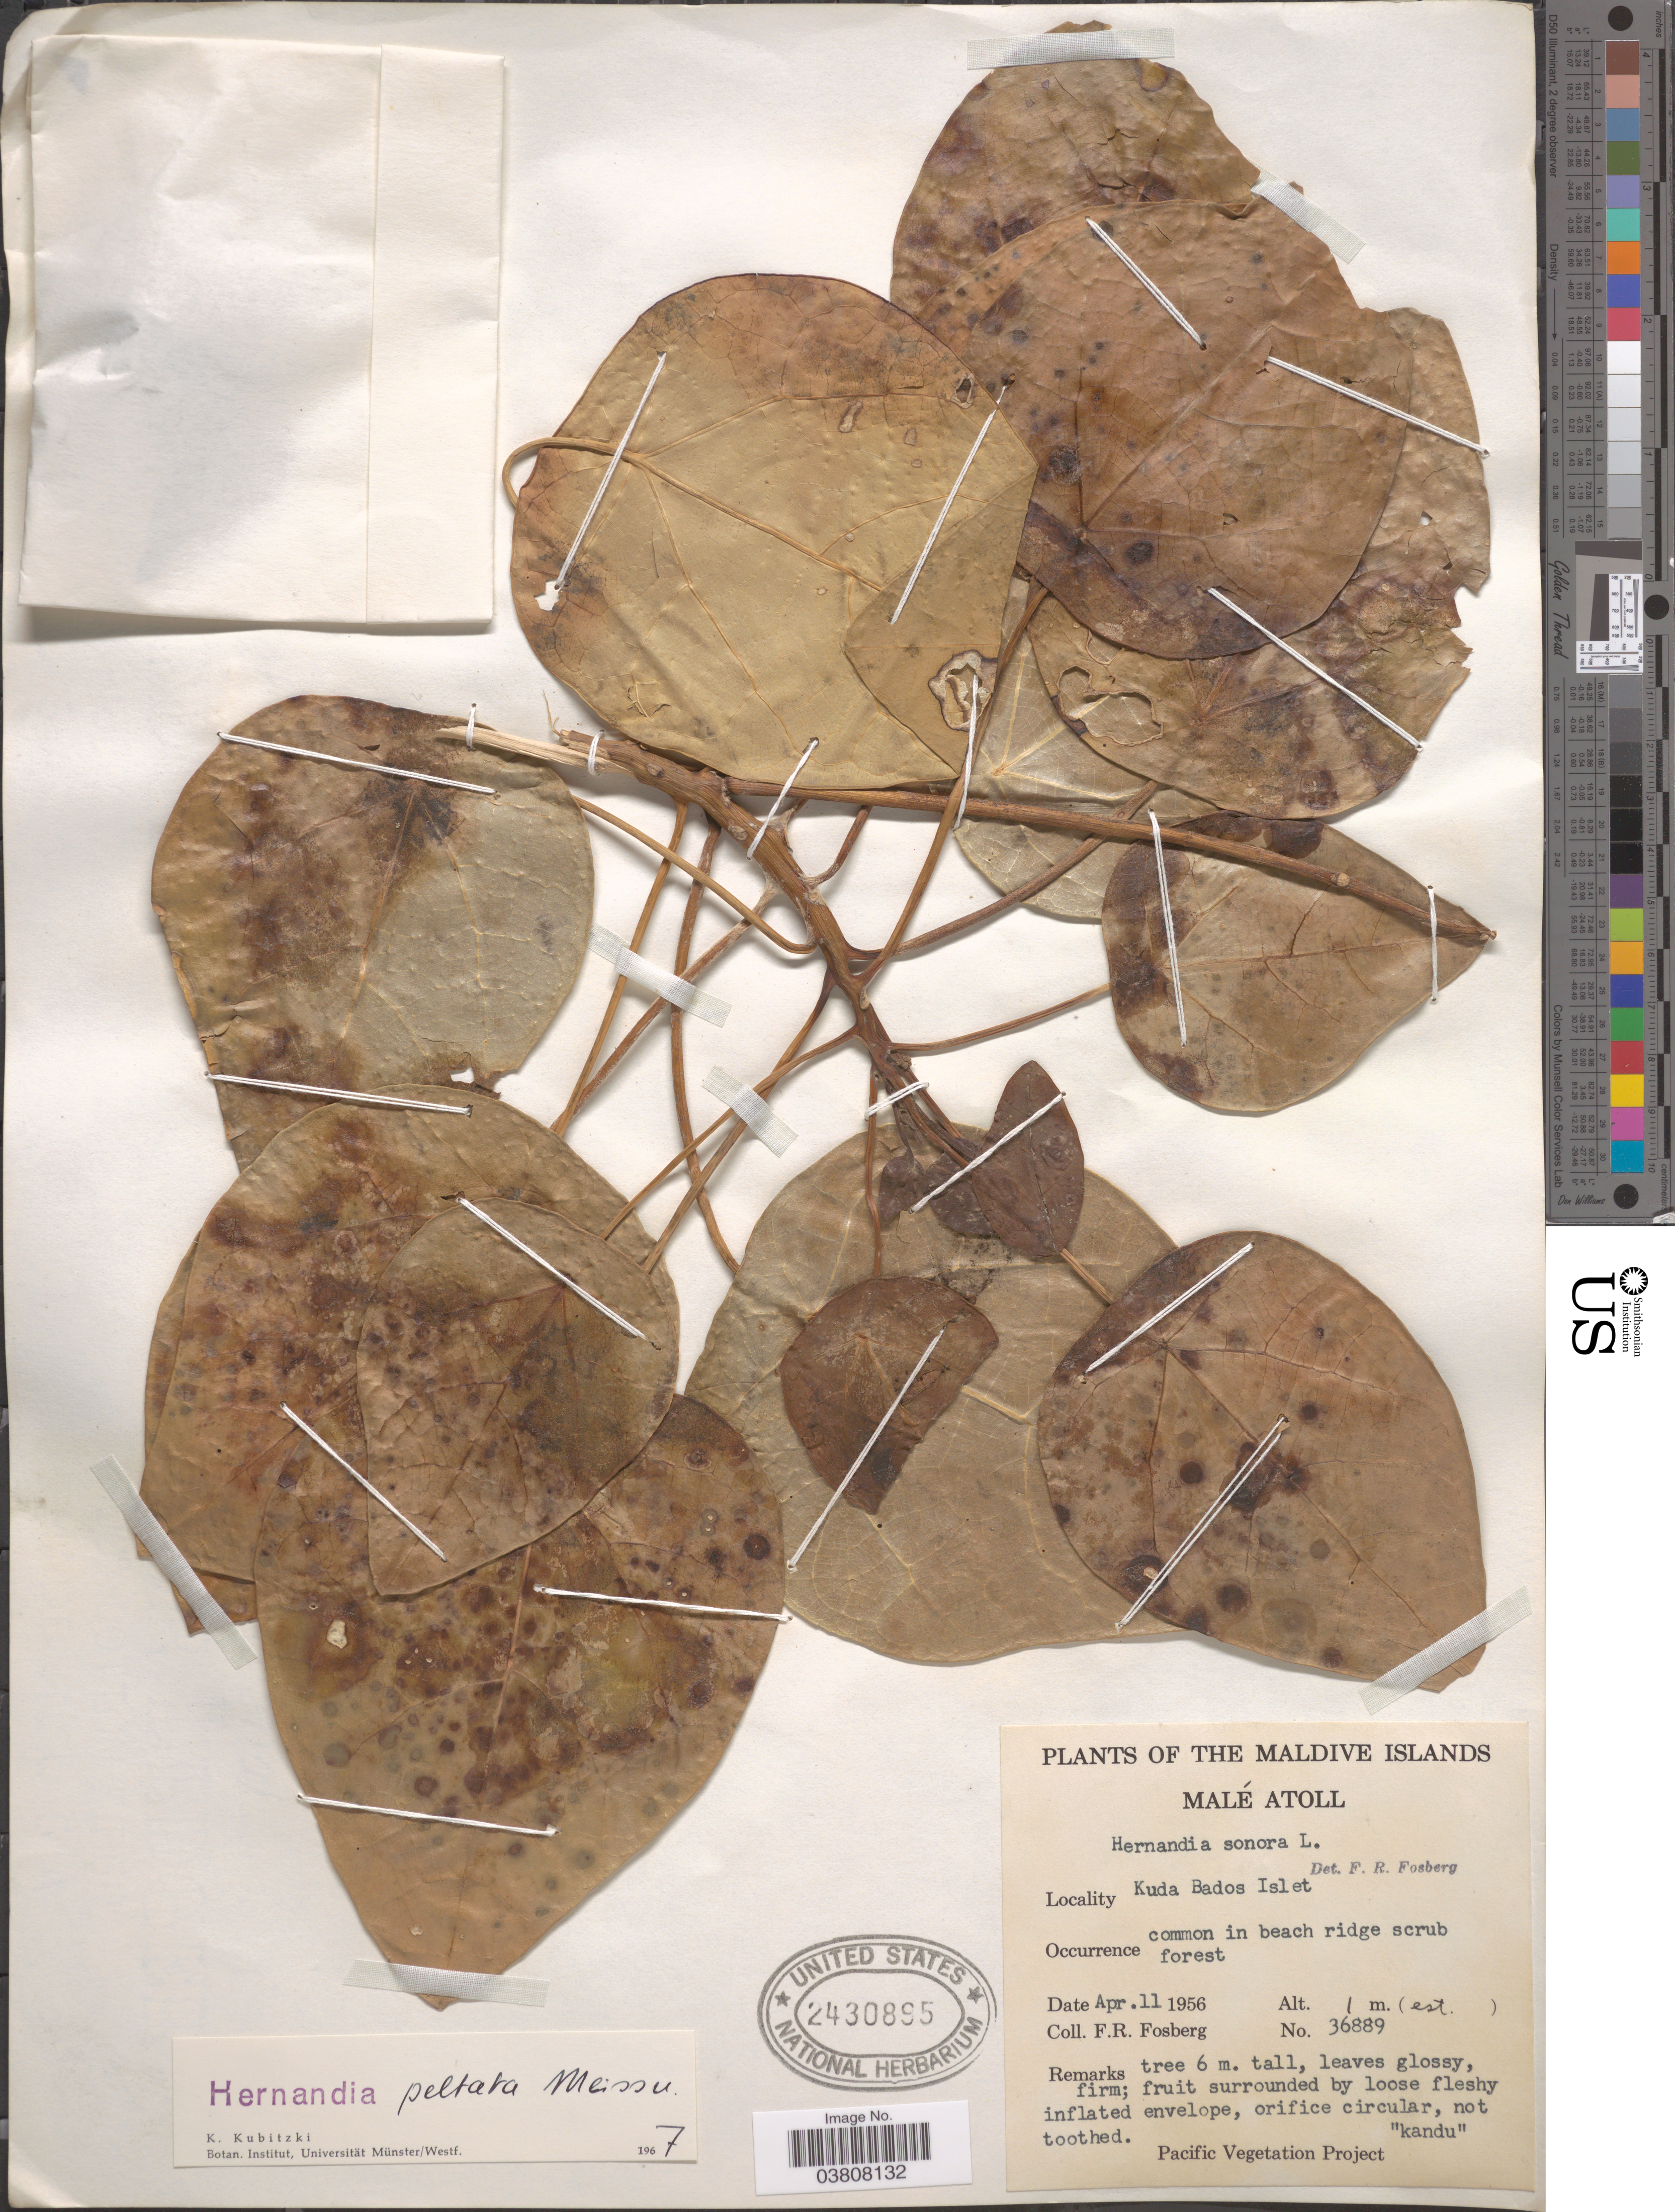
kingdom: Plantae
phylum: Tracheophyta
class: Magnoliopsida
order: Laurales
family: Hernandiaceae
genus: Hernandia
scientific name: Hernandia nymphaeifolia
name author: (C. Presl) Kubitzki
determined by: Strong, Mark T., (BOT), Smithsonian Institution - National Museum of Natural History (UNITED STATES)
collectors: F. R. Fosberg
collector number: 36889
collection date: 1956-04-11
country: Maldive Islands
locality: Malé Atoll. Kuda Bados Islet.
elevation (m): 1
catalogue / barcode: US 2430895